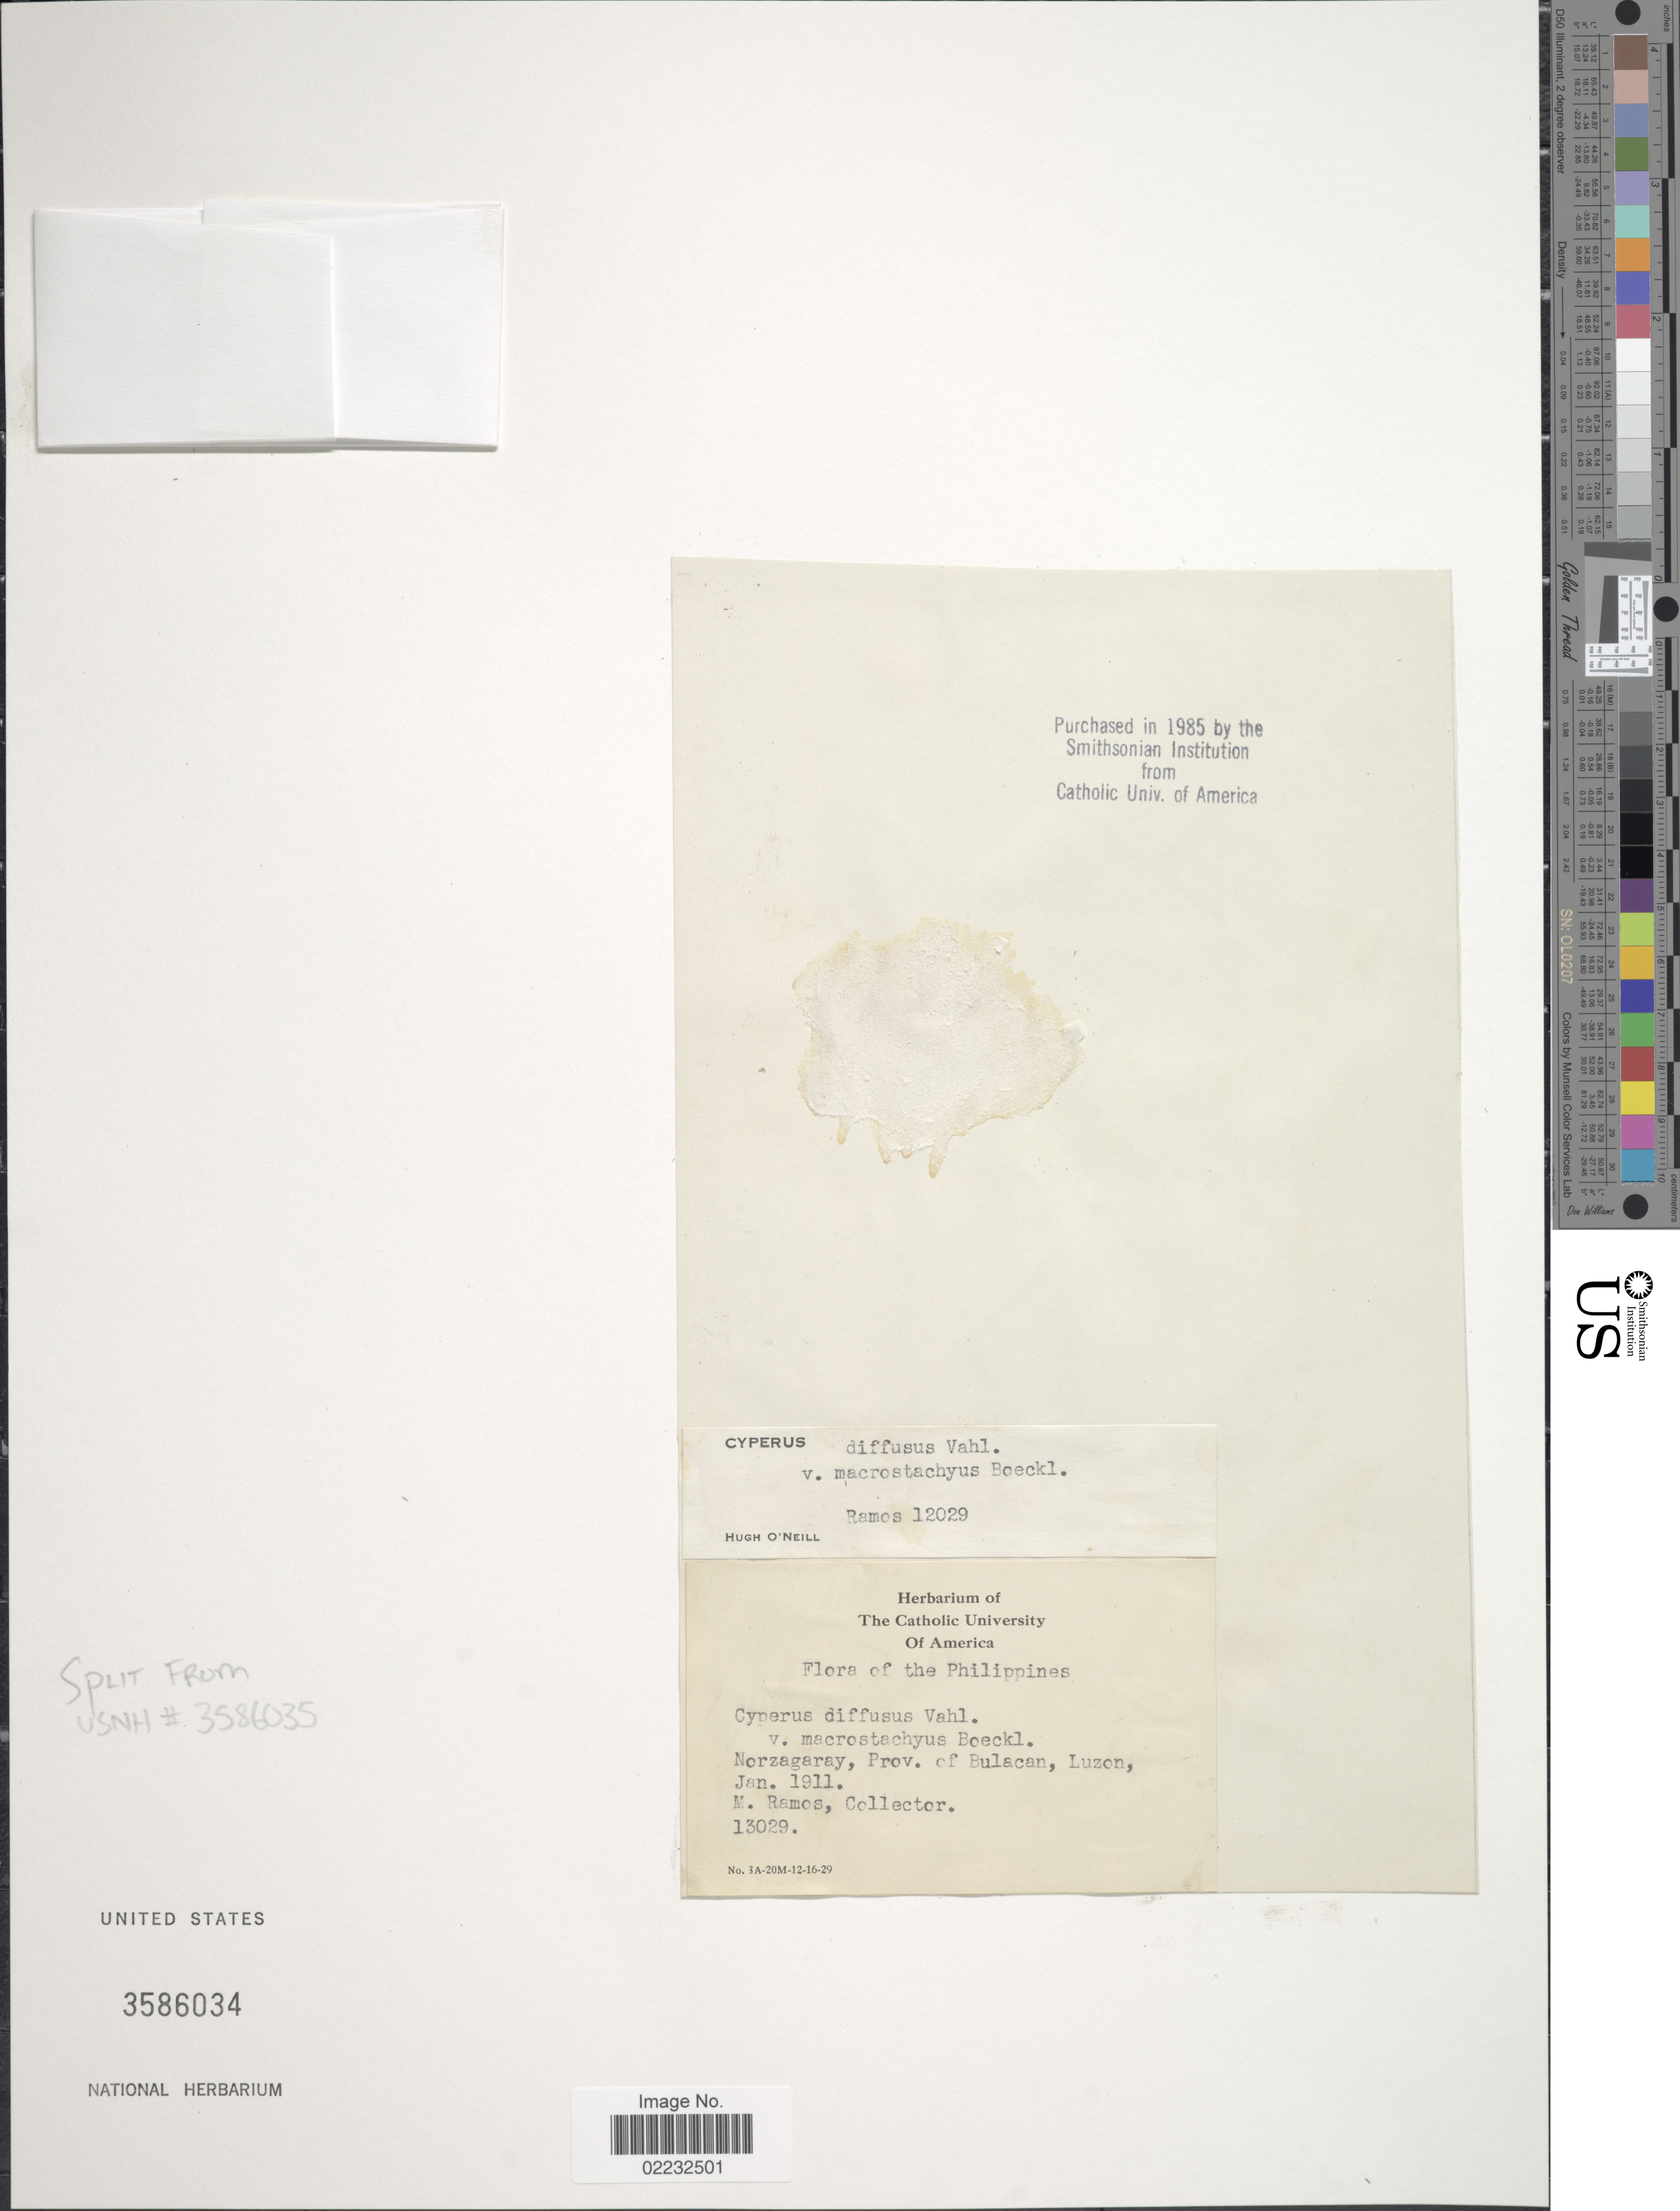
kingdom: Plantae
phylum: Tracheophyta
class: Liliopsida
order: Poales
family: Cyperaceae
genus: Cyperus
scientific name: Cyperus diffusus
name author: Vahl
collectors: M. Ramos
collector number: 13029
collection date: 1911-01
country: Philippines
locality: Norzagaray, Prov. of Bulacan, Luzon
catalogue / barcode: US 3586034